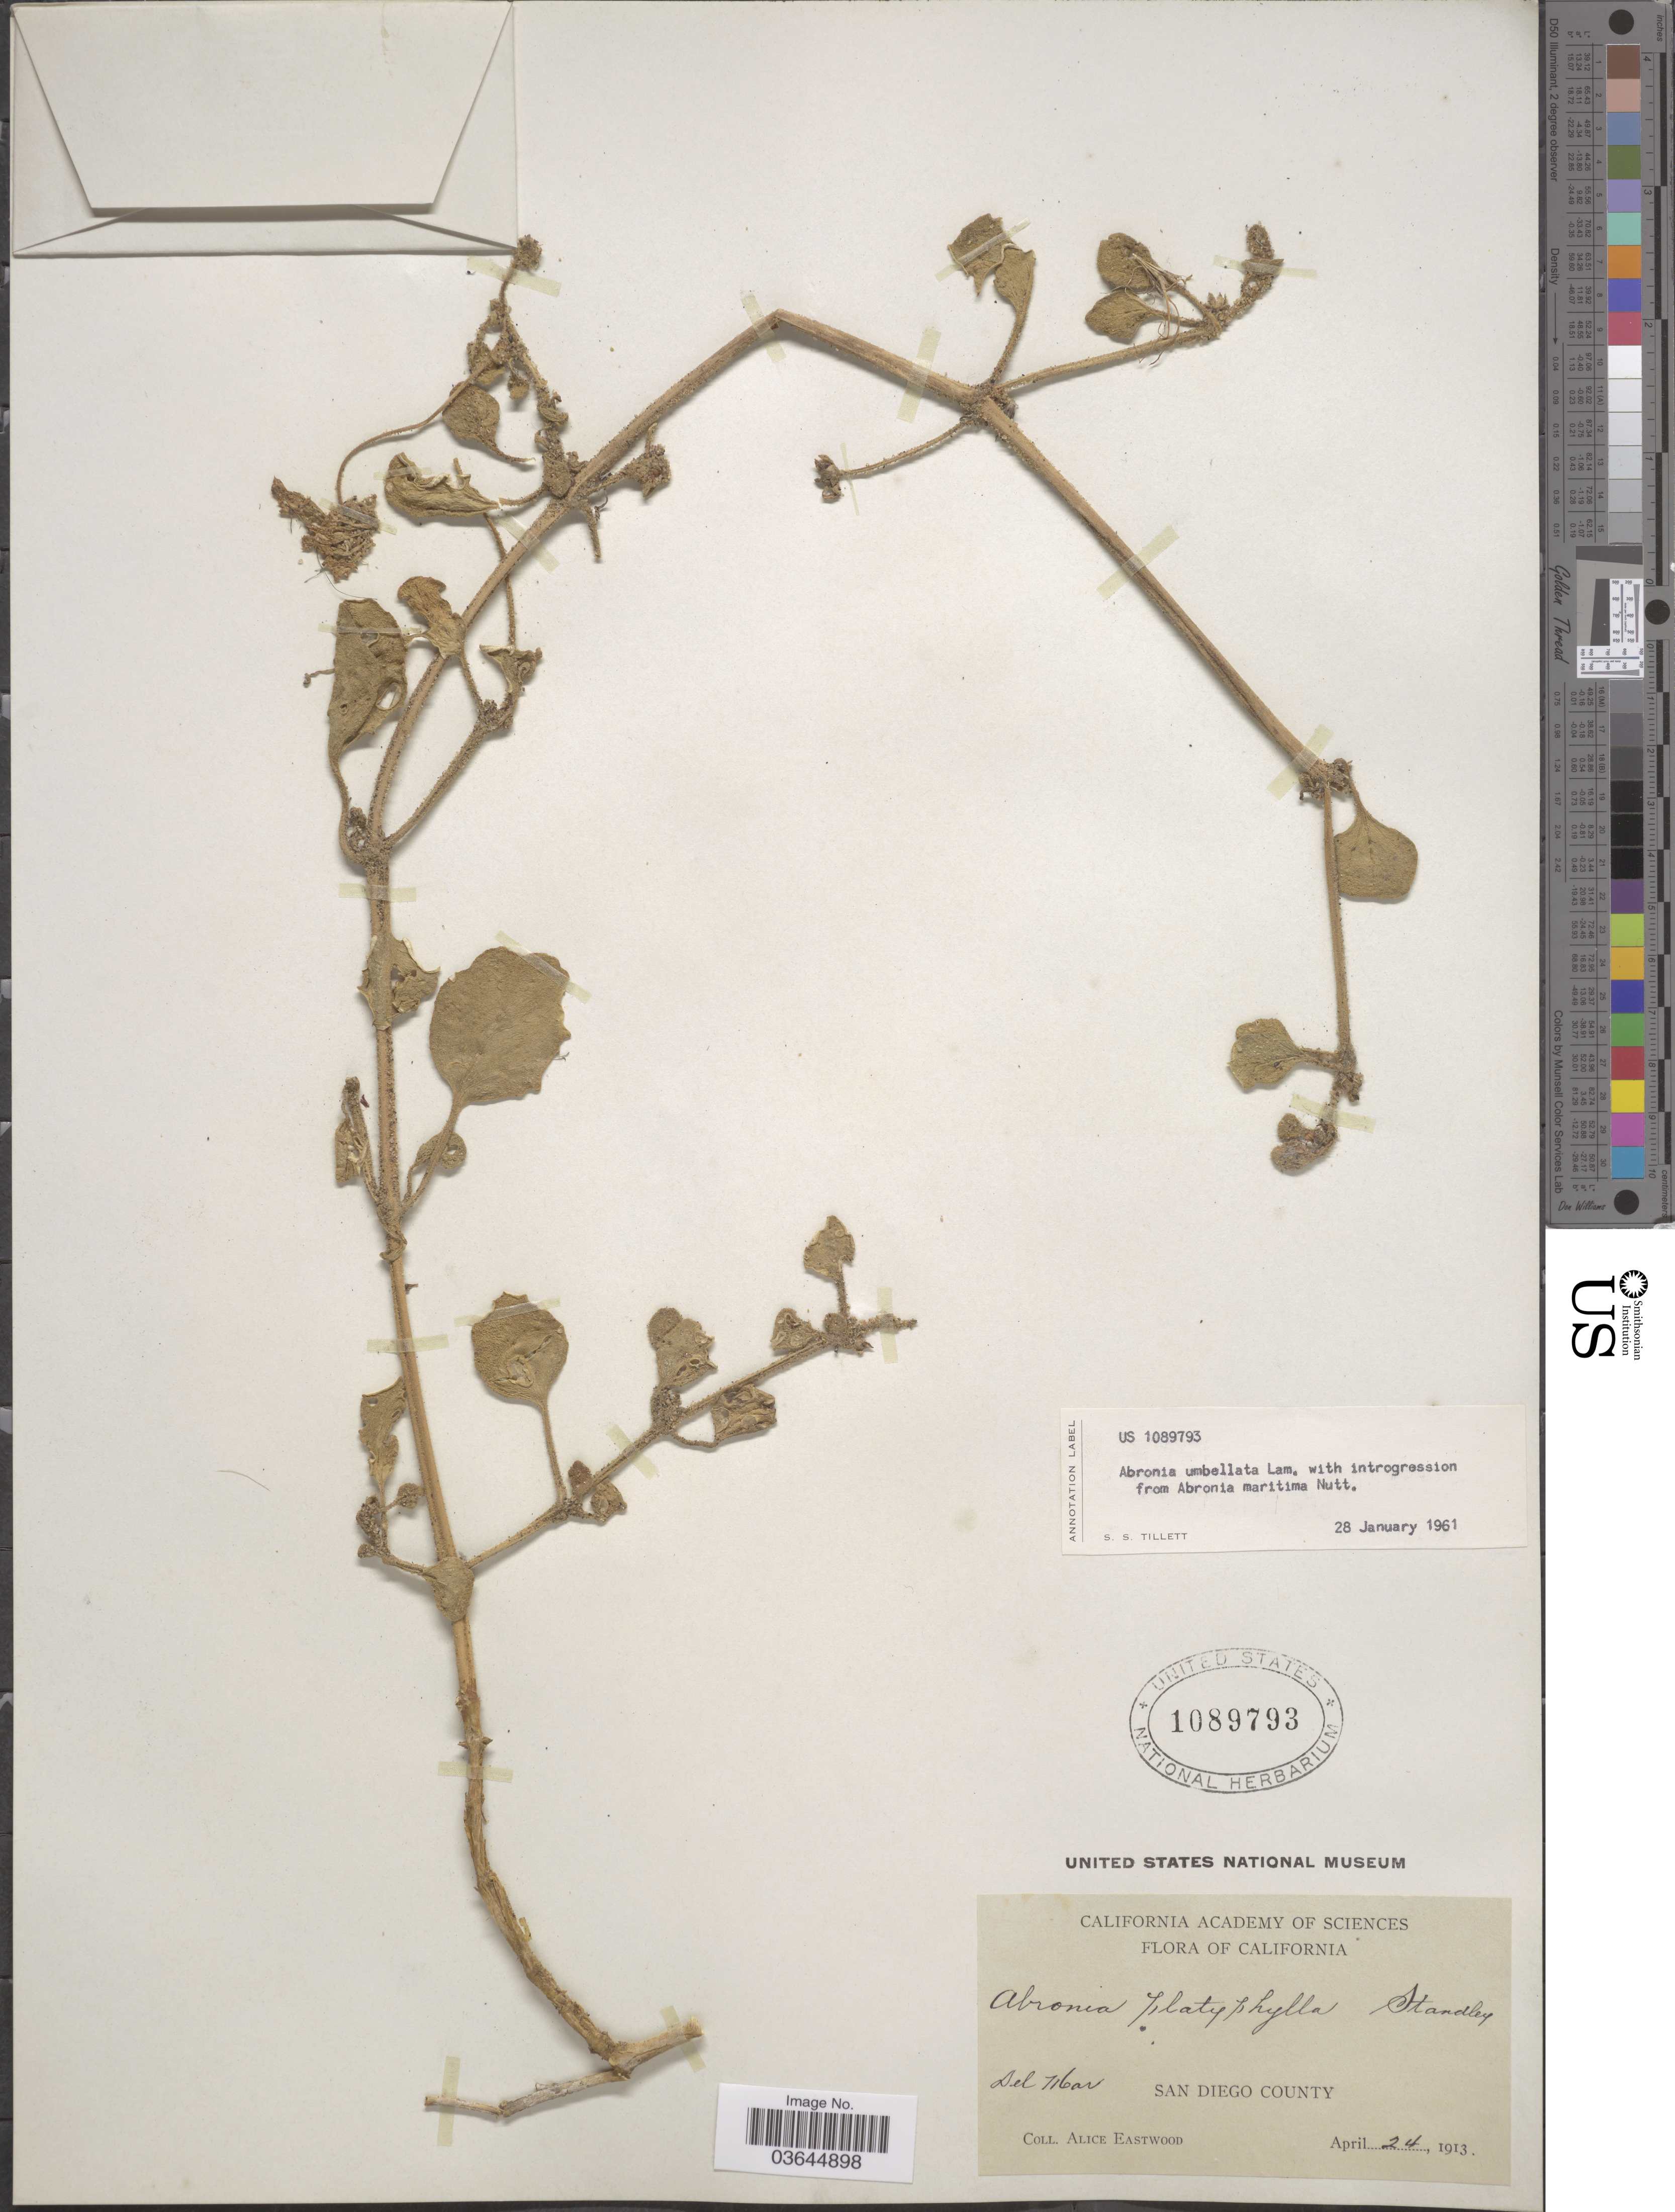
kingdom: Plantae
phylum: Tracheophyta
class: Magnoliopsida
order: Caryophyllales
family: Nyctaginaceae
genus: Abronia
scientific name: Abronia umbellata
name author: Lam.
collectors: A. Eastwood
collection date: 1913-04-24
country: United States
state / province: California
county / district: San Diego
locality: Del Mar. San Diego County.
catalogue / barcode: US 1089793